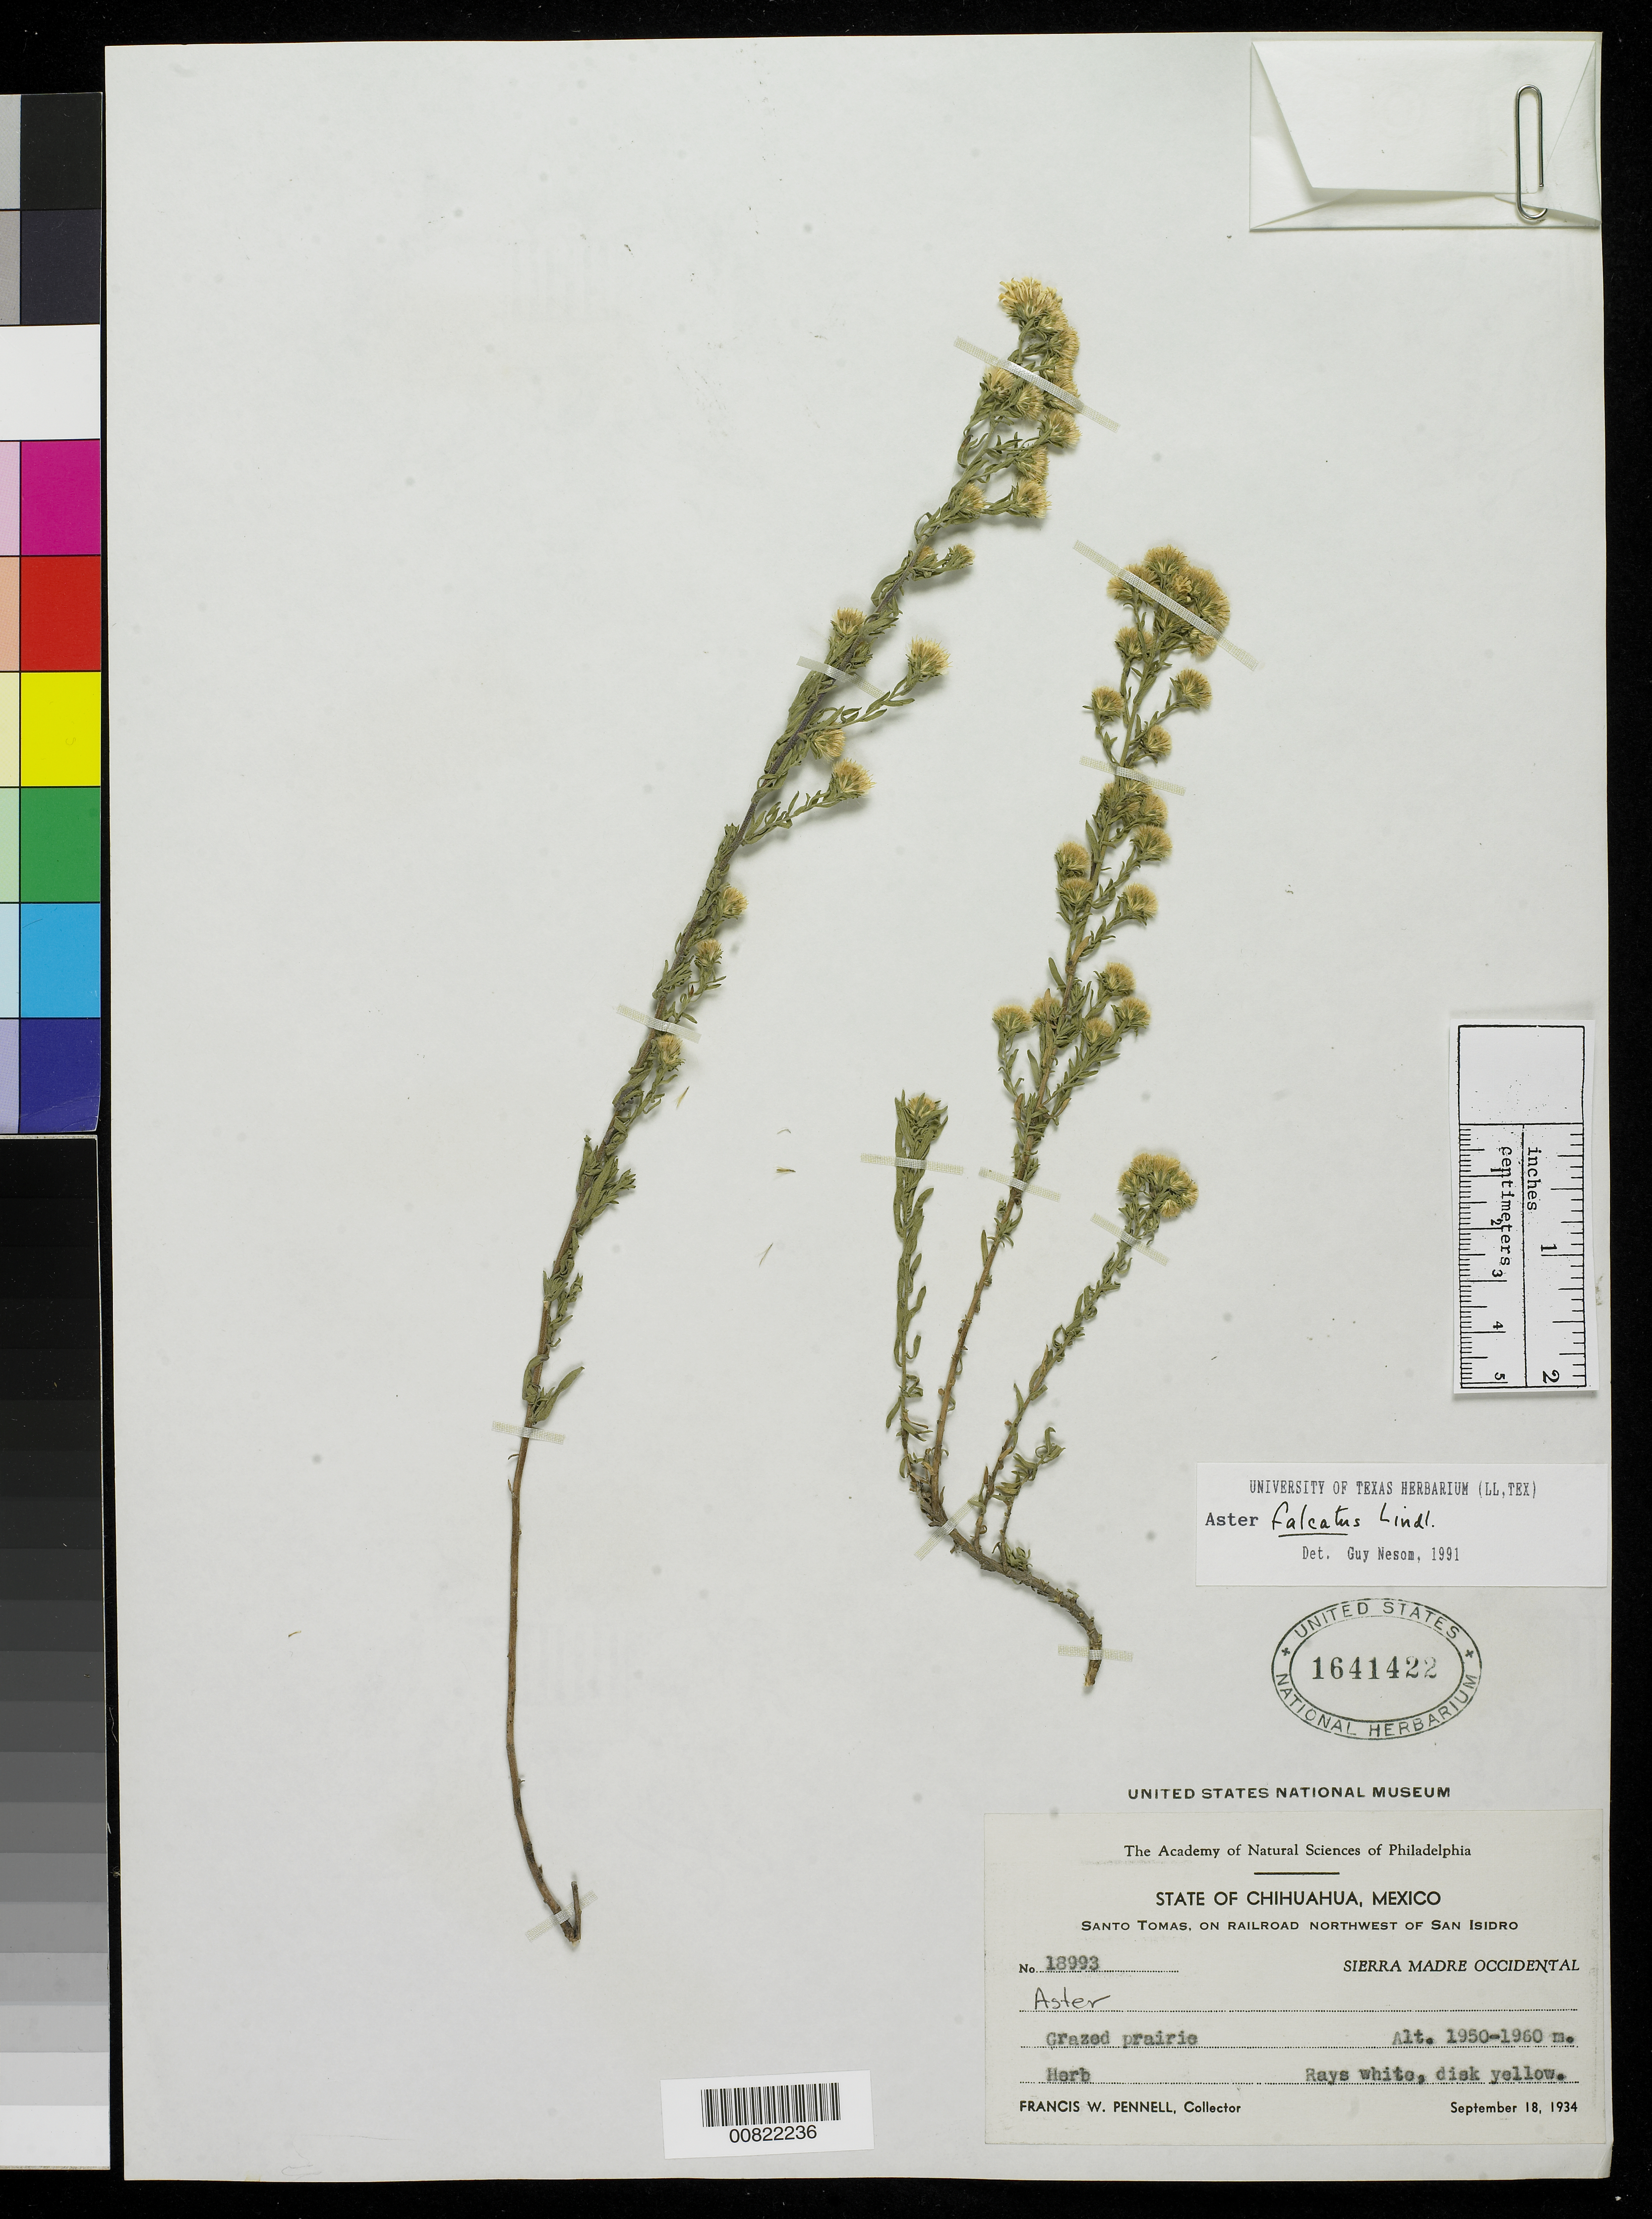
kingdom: Plantae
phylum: Tracheophyta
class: Magnoliopsida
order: Asterales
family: Asteraceae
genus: Symphyotrichum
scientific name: Symphyotrichum falcatum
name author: (Lindl. ex Lindl.) G.L. Nesom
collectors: F. W. Pennell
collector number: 18993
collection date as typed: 18 Sep 1934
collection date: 1934-09-18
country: Mexico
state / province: Chihuahua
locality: Santo Tomas, on railroad northwest of San Isidro, Sierra Madre Occidental, Chihuahua.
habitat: Grazed prairie.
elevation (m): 1960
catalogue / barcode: US 1641422